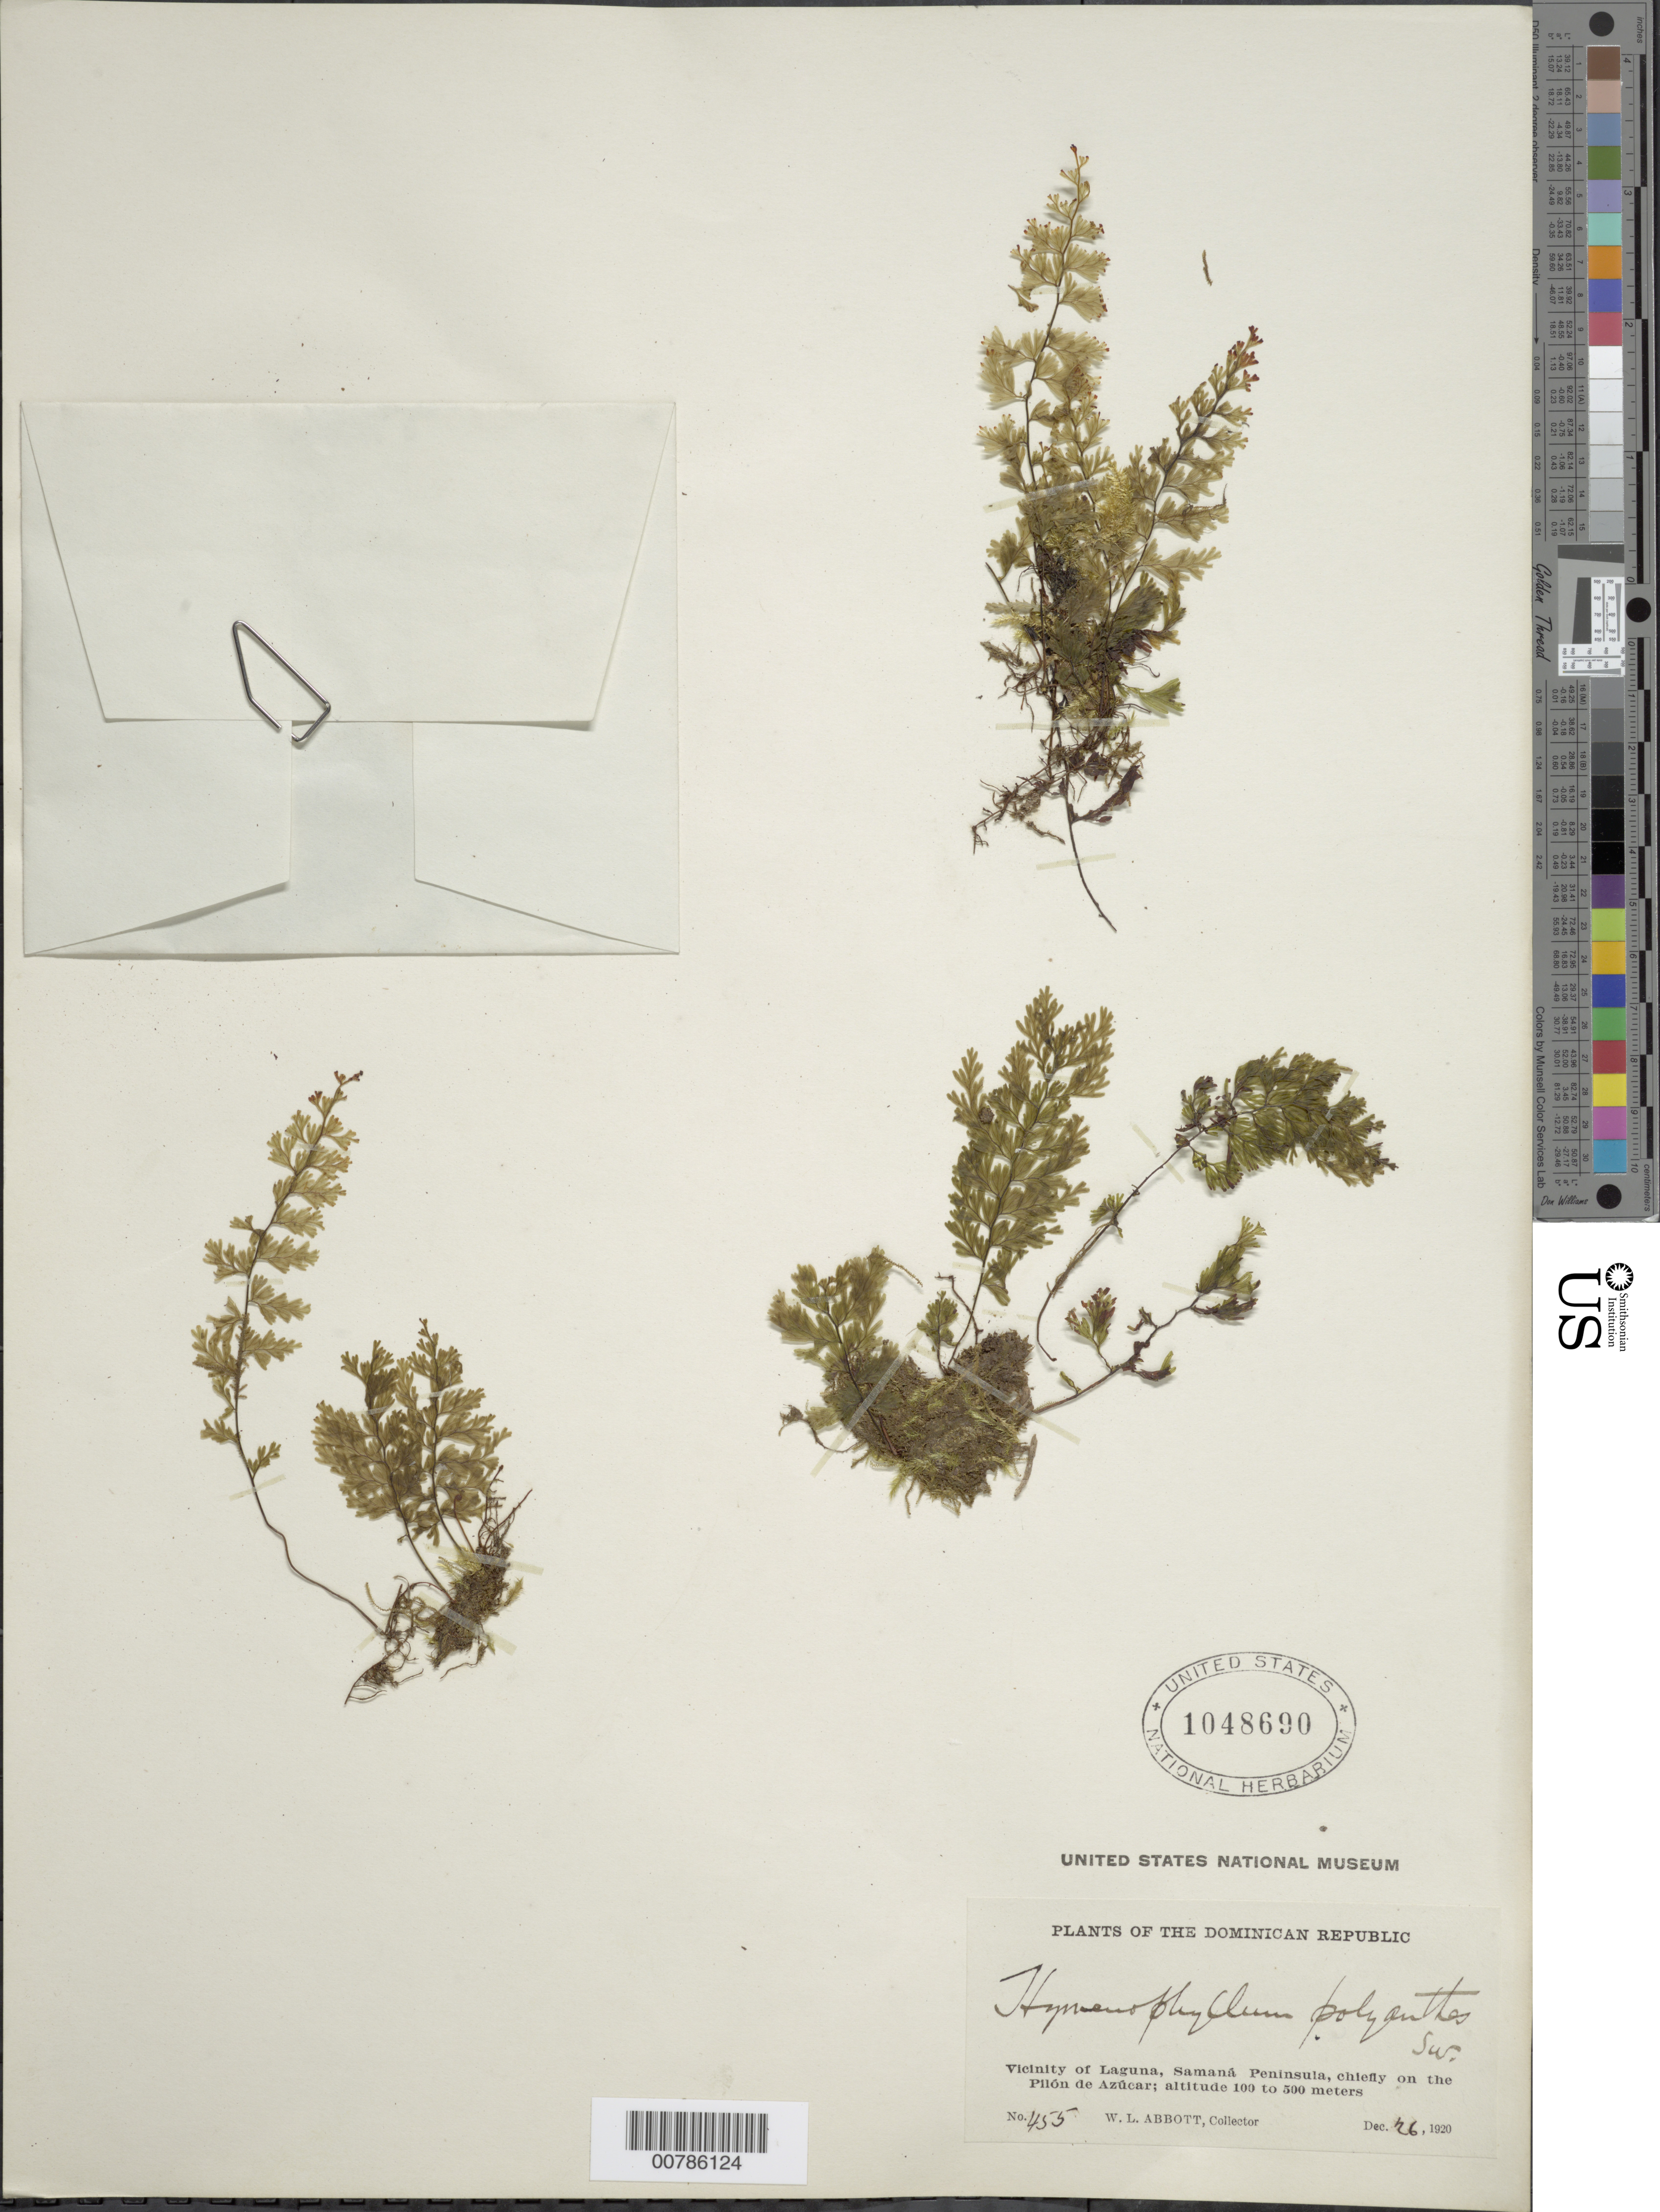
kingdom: Plantae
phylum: Tracheophyta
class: Polypodiopsida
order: Hymenophyllales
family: Hymenophyllaceae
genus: Hymenophyllum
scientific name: Hymenophyllum polyanthos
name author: (Sw.) Sw.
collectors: W. L. Abbott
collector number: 455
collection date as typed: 26 Dec 1920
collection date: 1920-12-26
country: Dominican Republic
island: Hispaniola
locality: Laguna, vicinity, Samaná Peninsula, chiefly on the Pilón de Azúcar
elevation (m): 100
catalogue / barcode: US 1048690